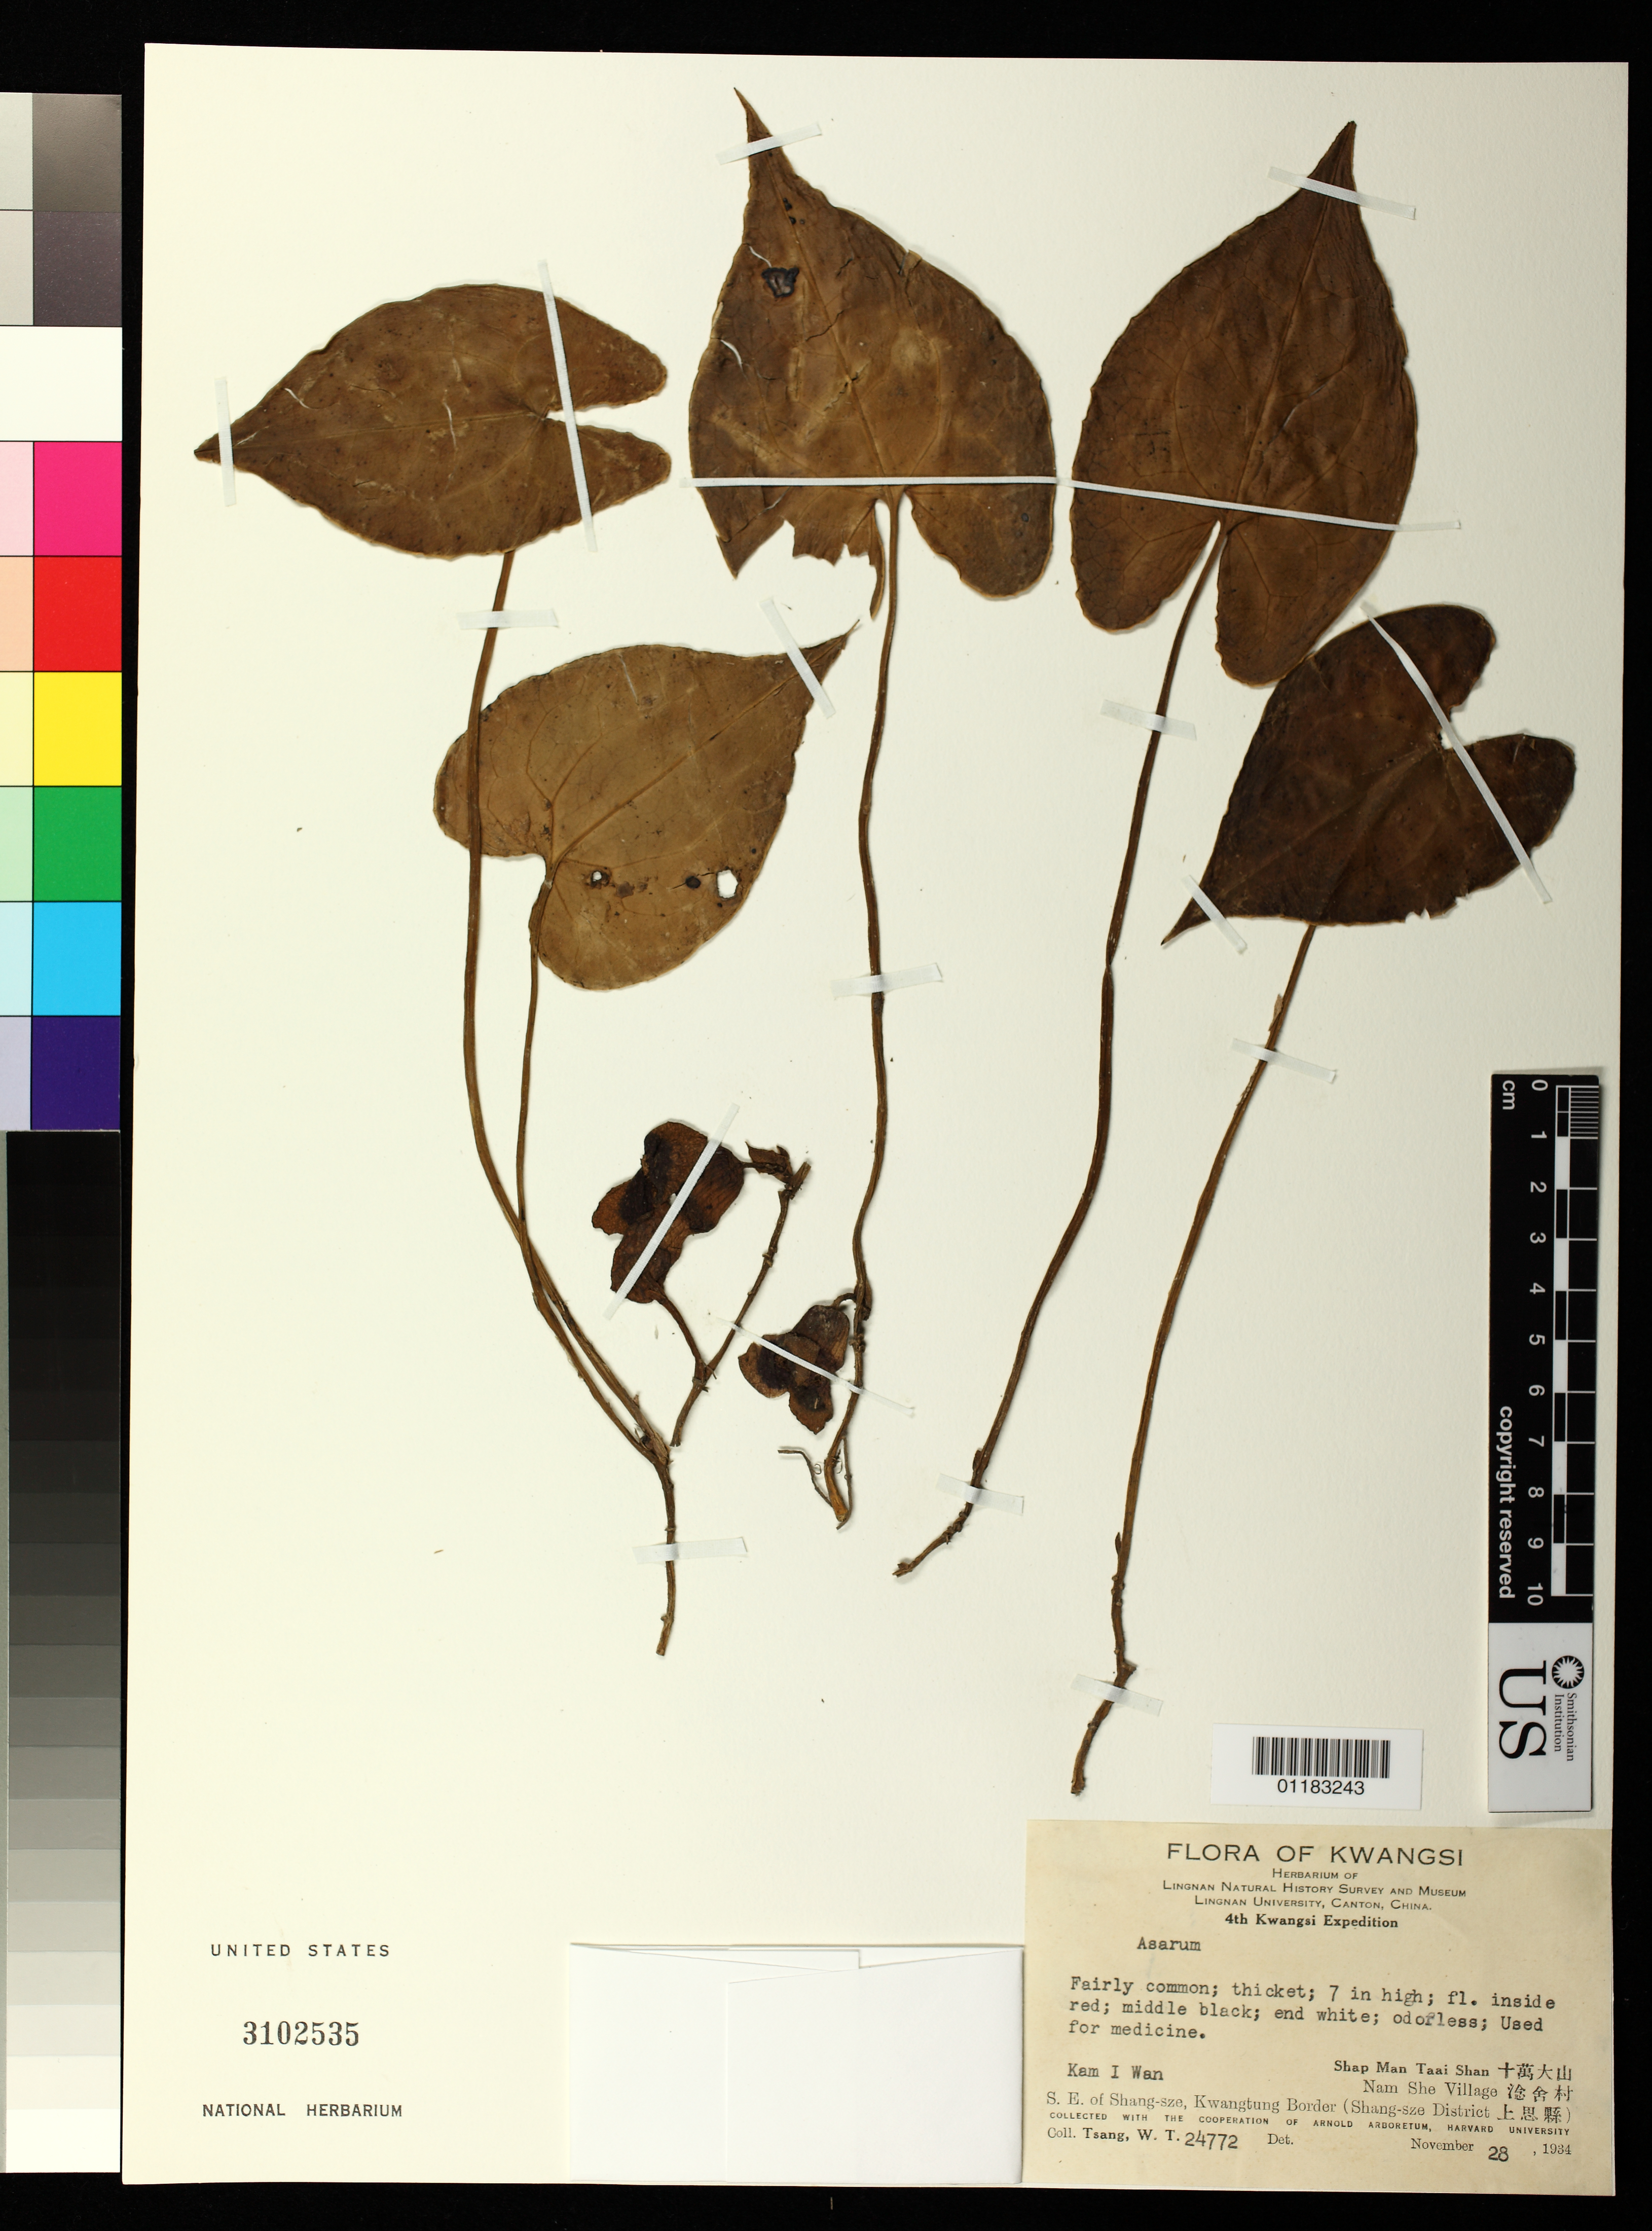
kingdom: Plantae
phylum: Tracheophyta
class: Magnoliopsida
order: Piperales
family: Aristolochiaceae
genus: Asarum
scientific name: Asarum sp.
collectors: W. T. Tsang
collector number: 24772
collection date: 1934-11-28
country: China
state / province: Guangxi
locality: Shap Man Tani Shan, Nam She Village S.E. of Shang-sze, Kwangtung Border (Shang-sze District)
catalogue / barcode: US 3102535